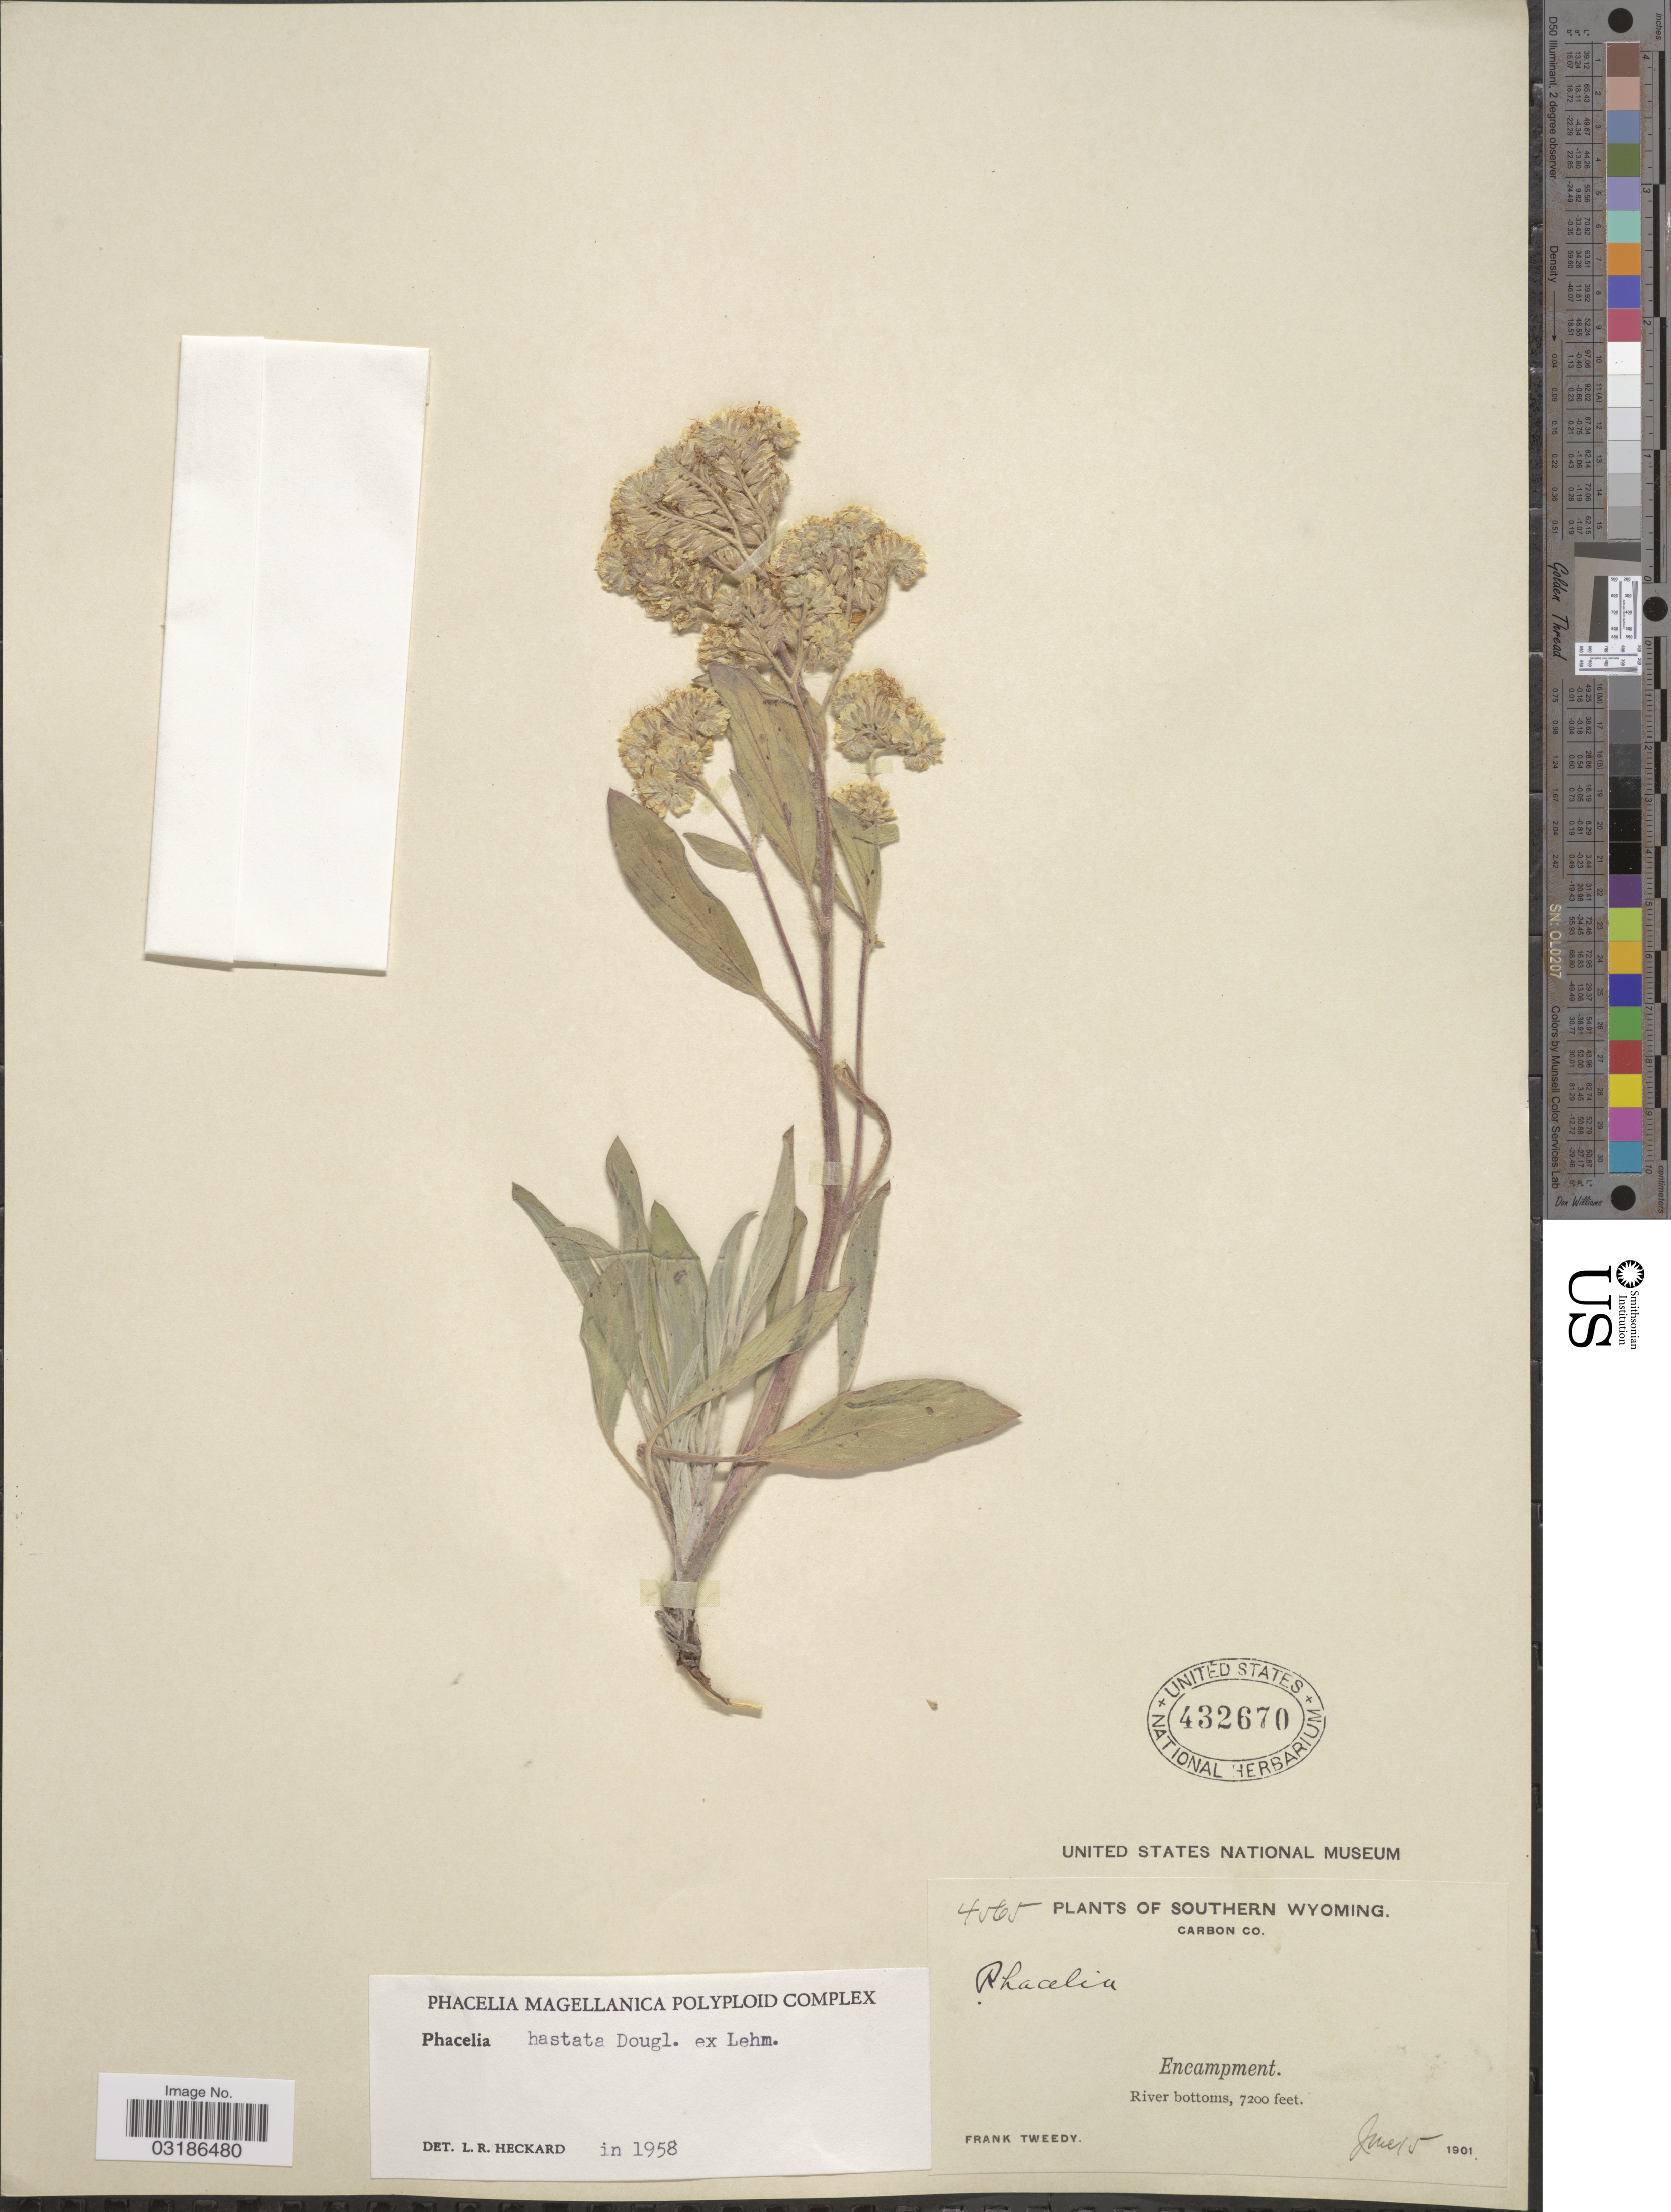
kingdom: Plantae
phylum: Tracheophyta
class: Magnoliopsida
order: Boraginales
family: Hydrophyllaceae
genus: Phacelia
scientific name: Phacelia hastata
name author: Douglas ex Lehm.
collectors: F. Tweedy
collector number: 4565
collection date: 1901-06-15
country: United States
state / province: Wyoming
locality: Southern Wyoming, Carbon Co., Encampment, River bottoms.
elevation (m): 2195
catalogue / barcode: US 432670